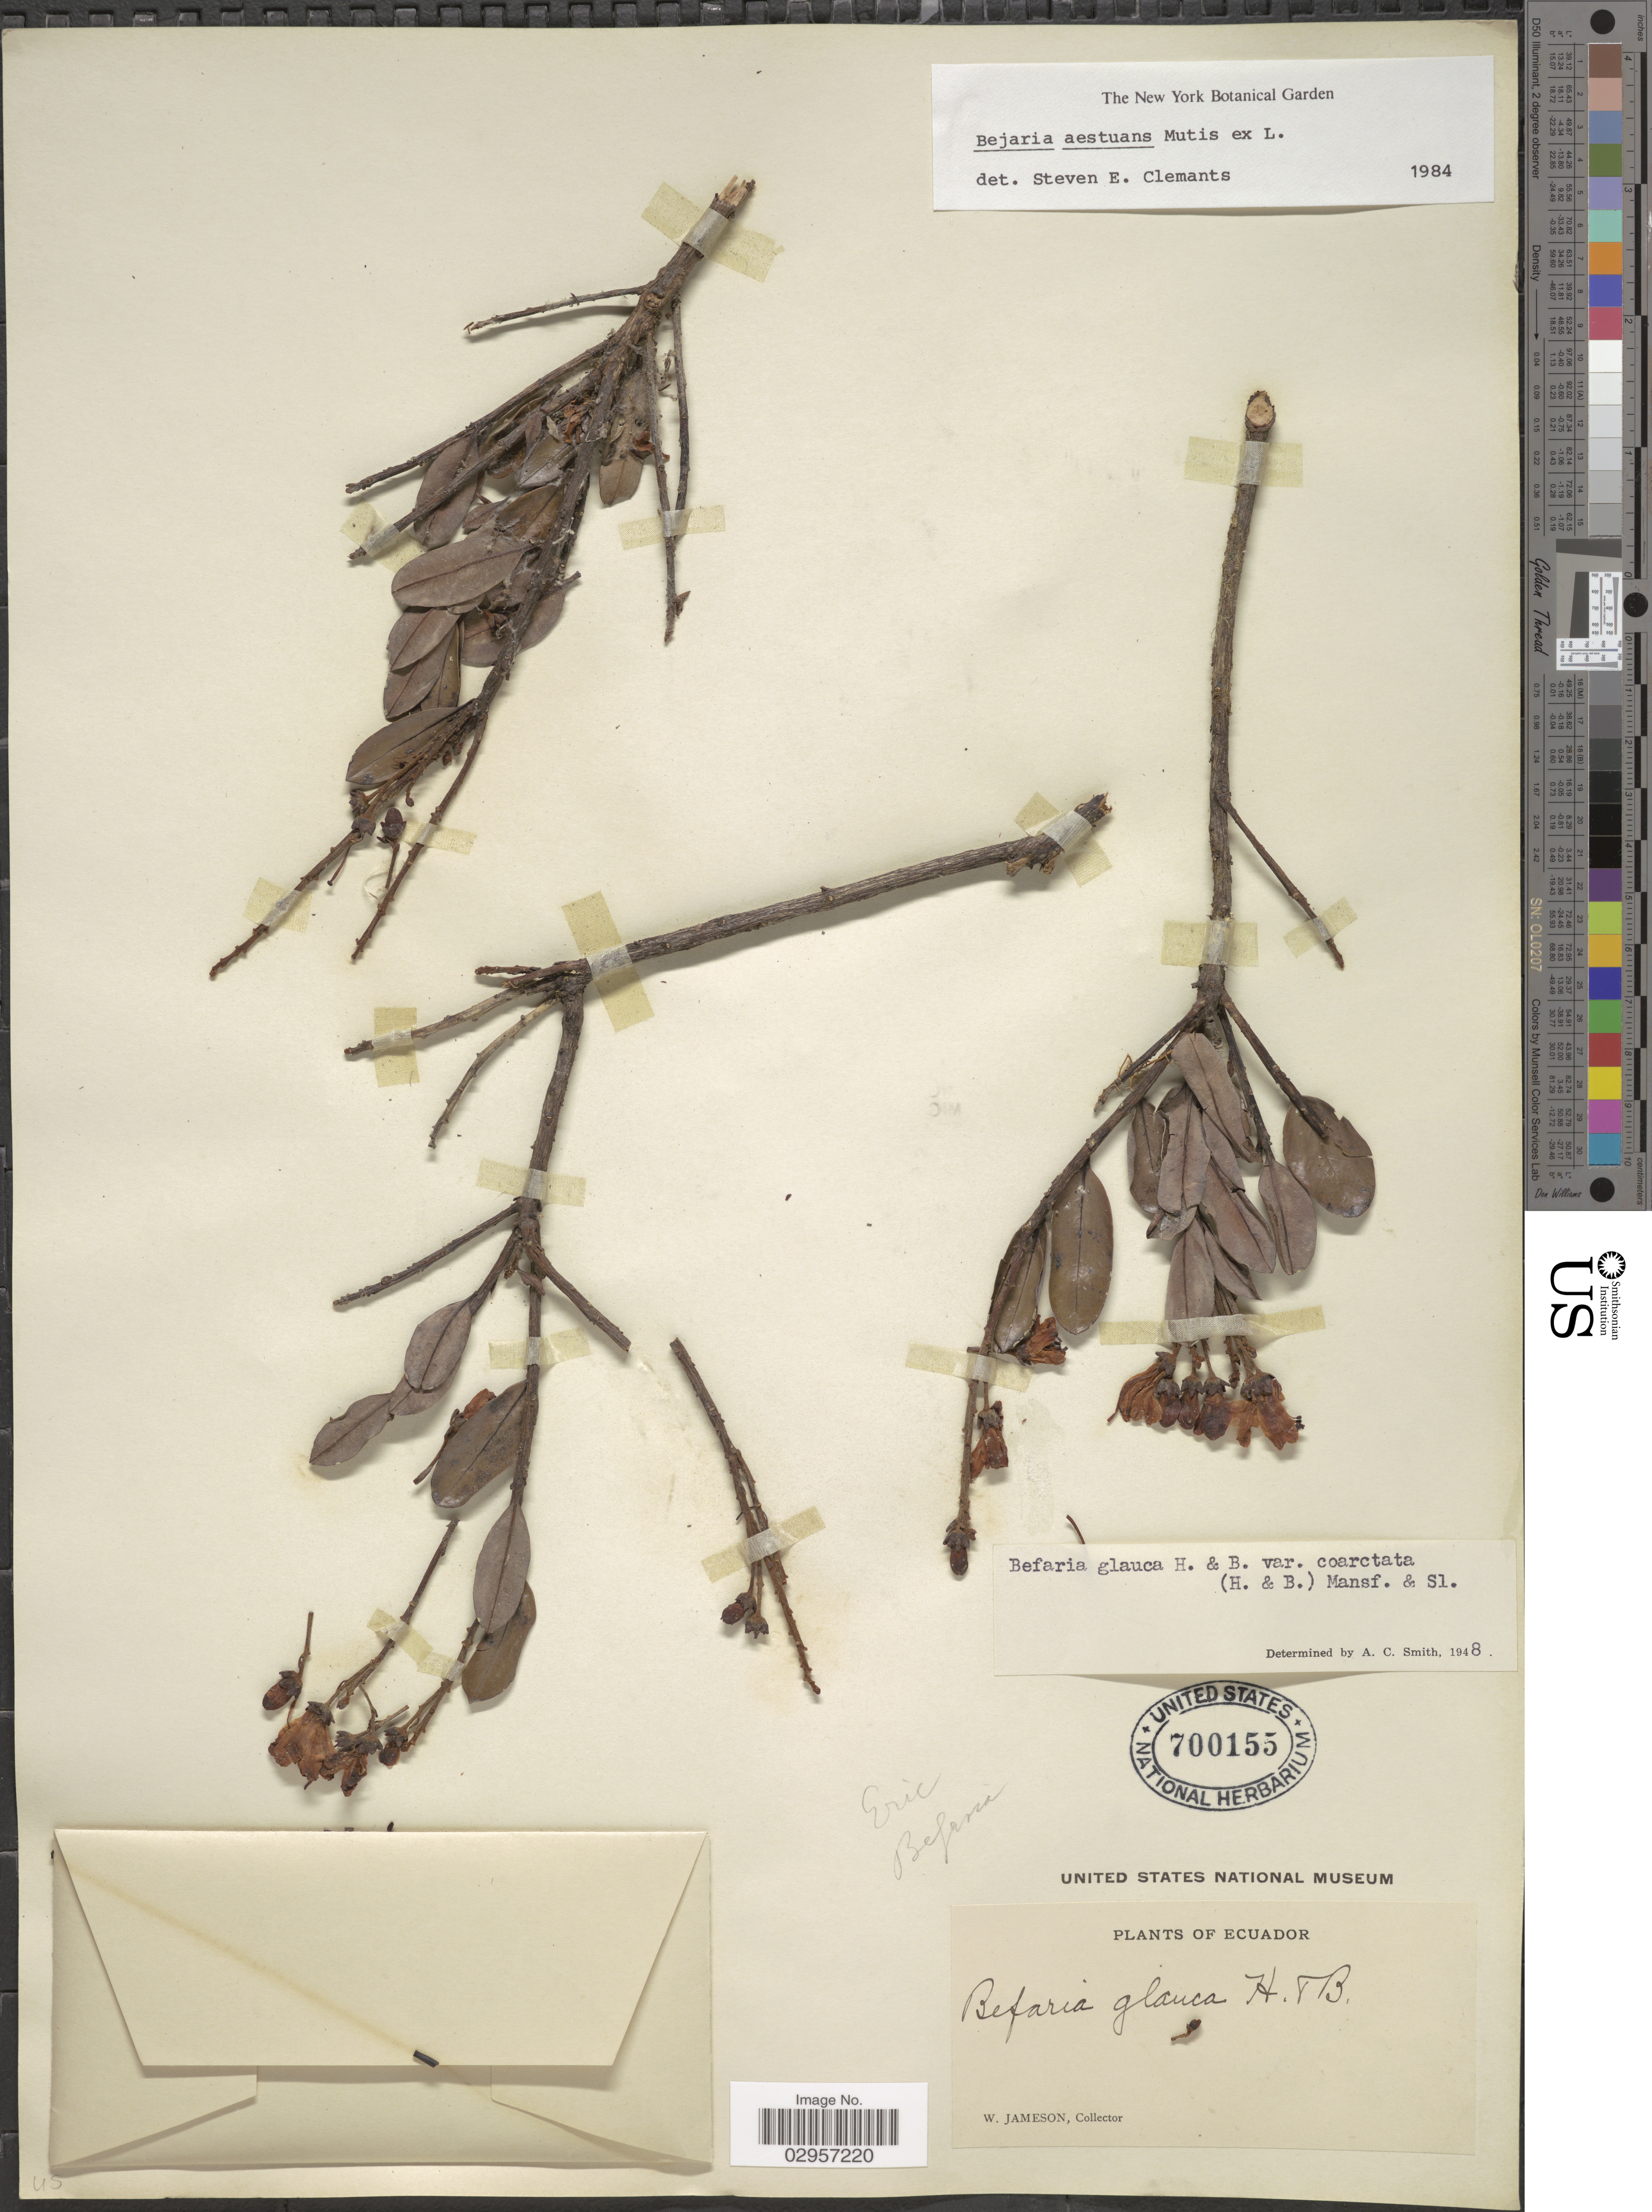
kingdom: Plantae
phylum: Tracheophyta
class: Magnoliopsida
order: Ericales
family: Ericaceae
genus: Befaria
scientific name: Befaria aestuans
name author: Mutis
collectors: W. Jameson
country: Ecuador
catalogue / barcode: US 700155